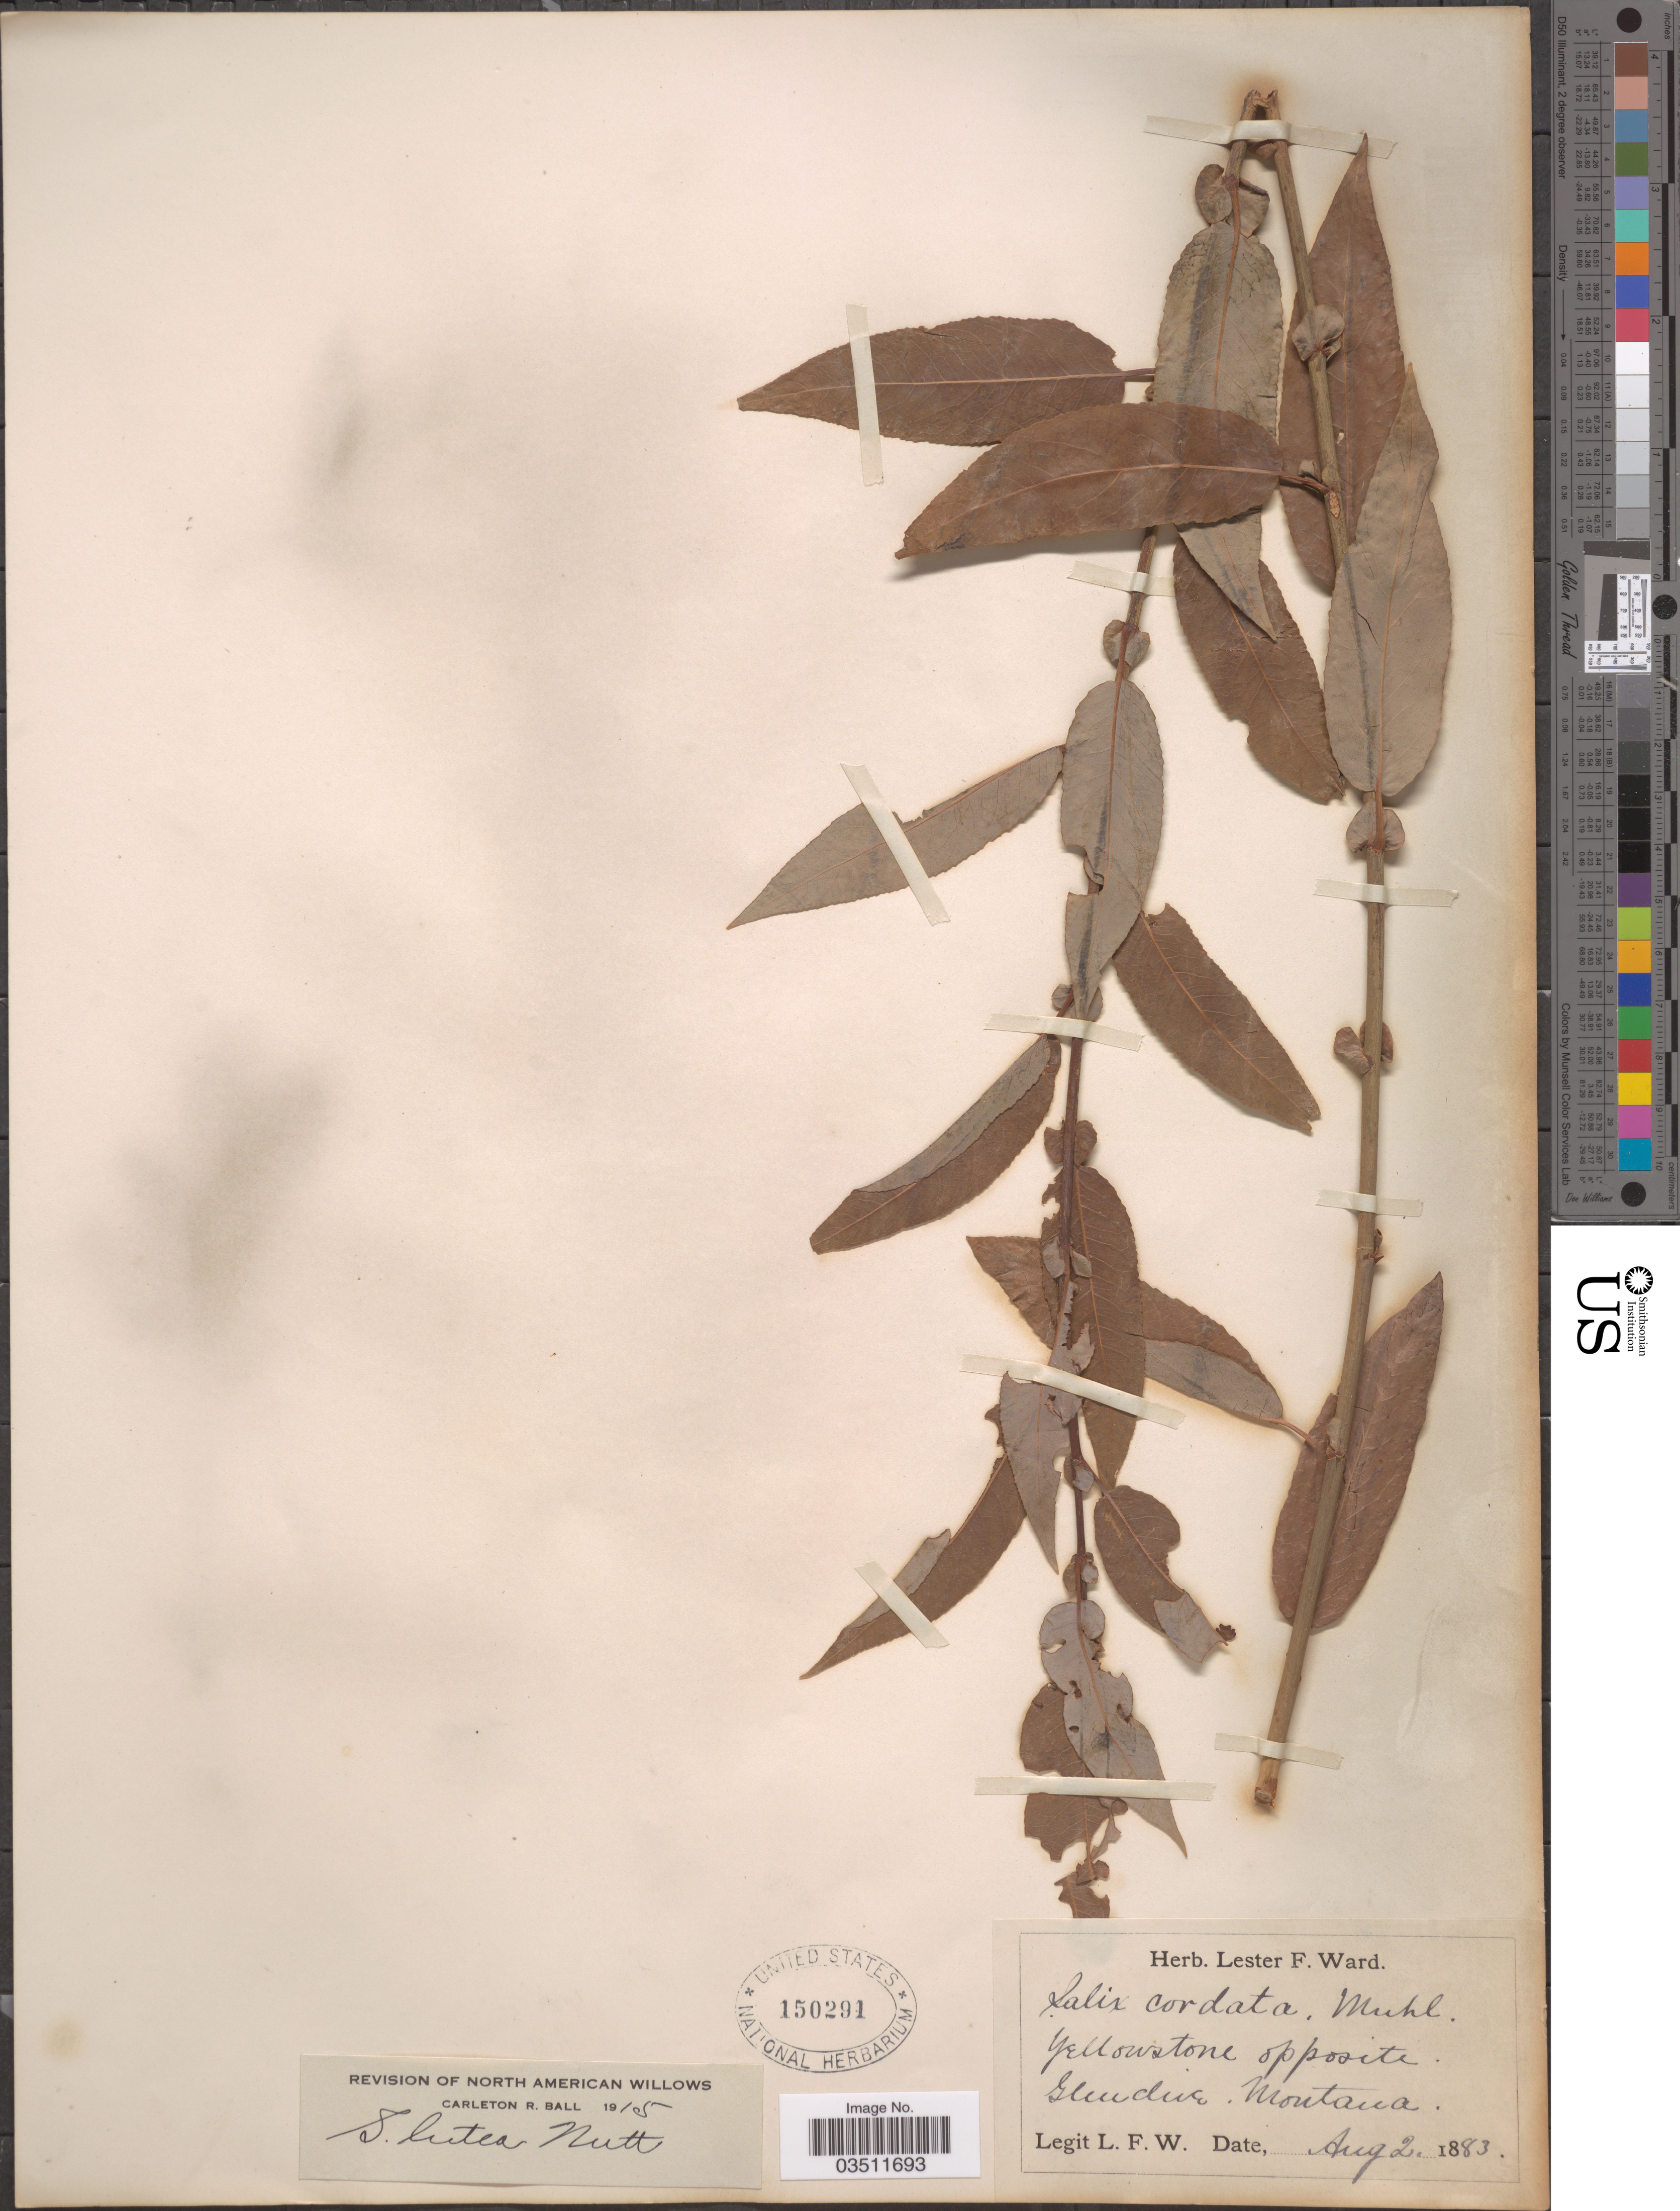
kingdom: Plantae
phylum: Tracheophyta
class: Magnoliopsida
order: Malpighiales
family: Salicaceae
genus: Salix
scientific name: Salix lutea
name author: Nutt.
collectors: L. F. Ward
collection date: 1883-08-02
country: United States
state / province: Montana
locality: Yellowstone opposite. Glendive.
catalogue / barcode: US 150291